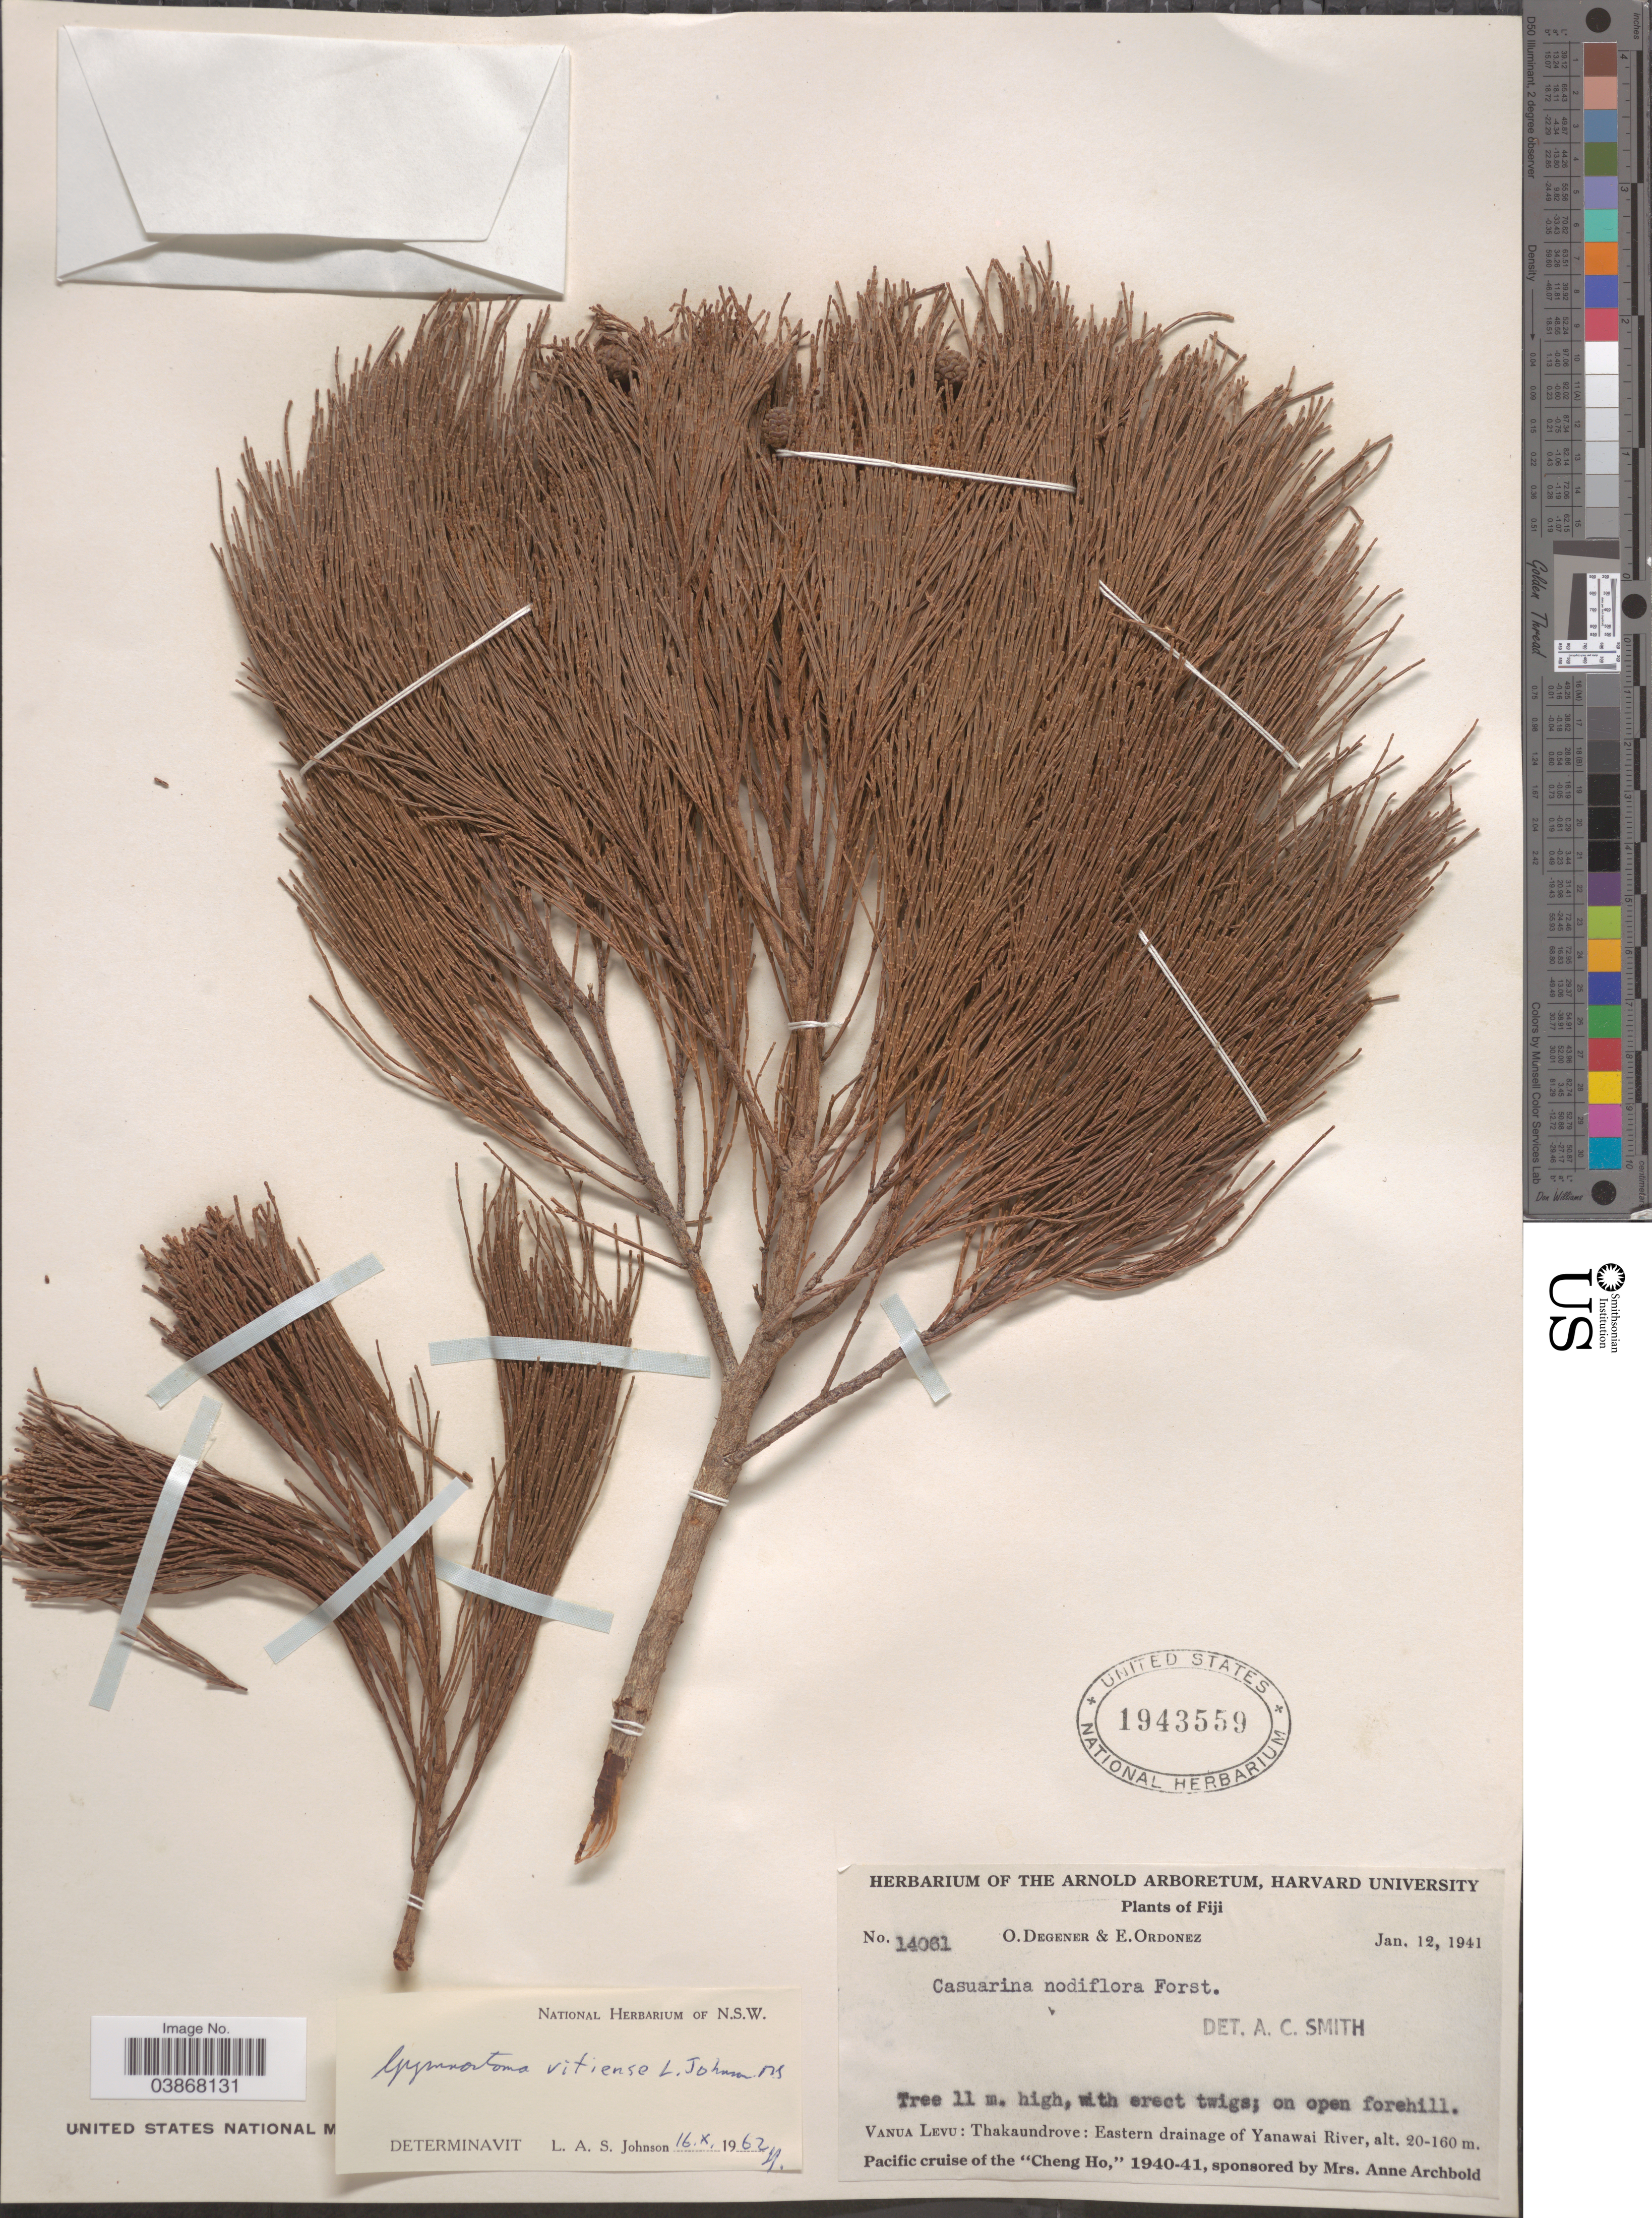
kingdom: Plantae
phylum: Tracheophyta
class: Magnoliopsida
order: Fagales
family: Casuarinaceae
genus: Gymnostoma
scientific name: Gymnostoma vitiense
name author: L.A.S. Johnson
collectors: O. Degener & E. Ordonez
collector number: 14061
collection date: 1941-01-12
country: Fiji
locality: Vanua Levu: Thakaundrove: Eastern drainage of Yanawai River.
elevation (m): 20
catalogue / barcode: US 1943559